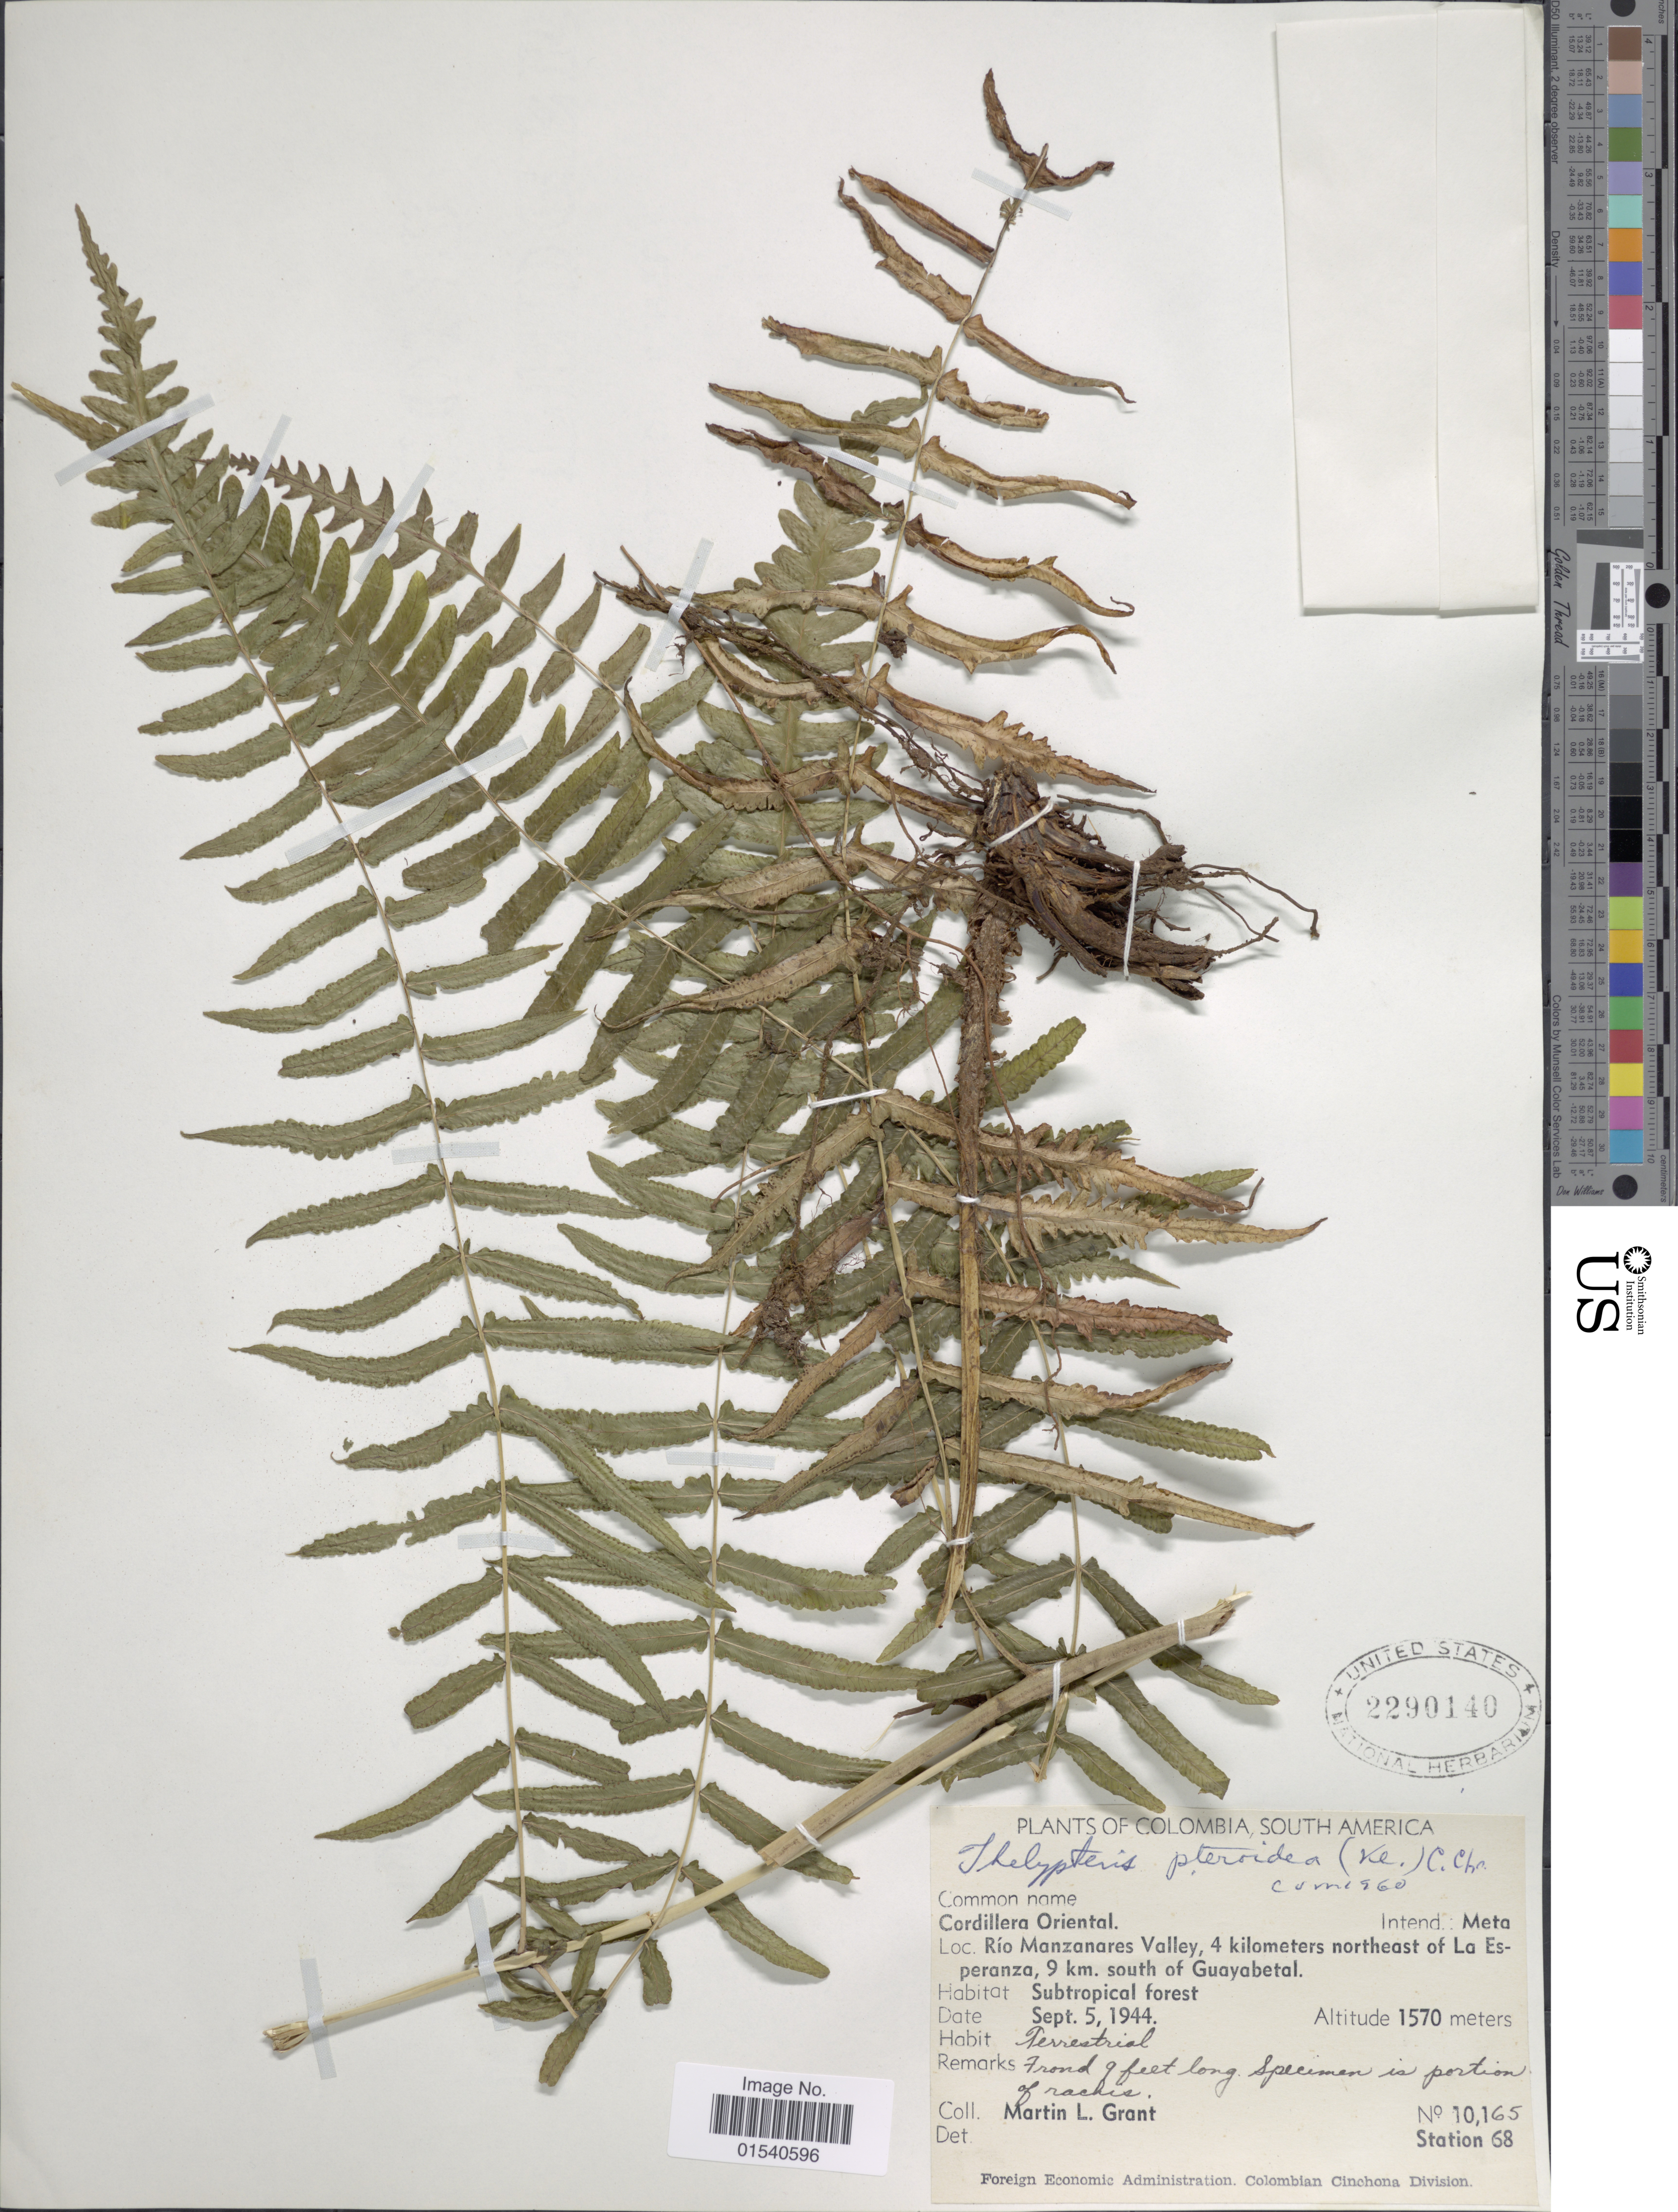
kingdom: Plantae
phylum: Tracheophyta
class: Polypodiopsida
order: Polypodiales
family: Thelypteridaceae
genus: Amauropelta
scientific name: Amauropelta pteroidea (Klotzsch) comb. nov., ined 2015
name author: (Klotzsch)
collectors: M. L. Grant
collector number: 10165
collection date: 1944-09-05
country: Colombia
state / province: Meta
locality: Cordillera Oriental, Intend: Meta, Río Manzanares Valley, 4 kilometers northeast of La Esperanza, 9 km. south of Guayabetal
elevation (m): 1570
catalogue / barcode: US 2290140